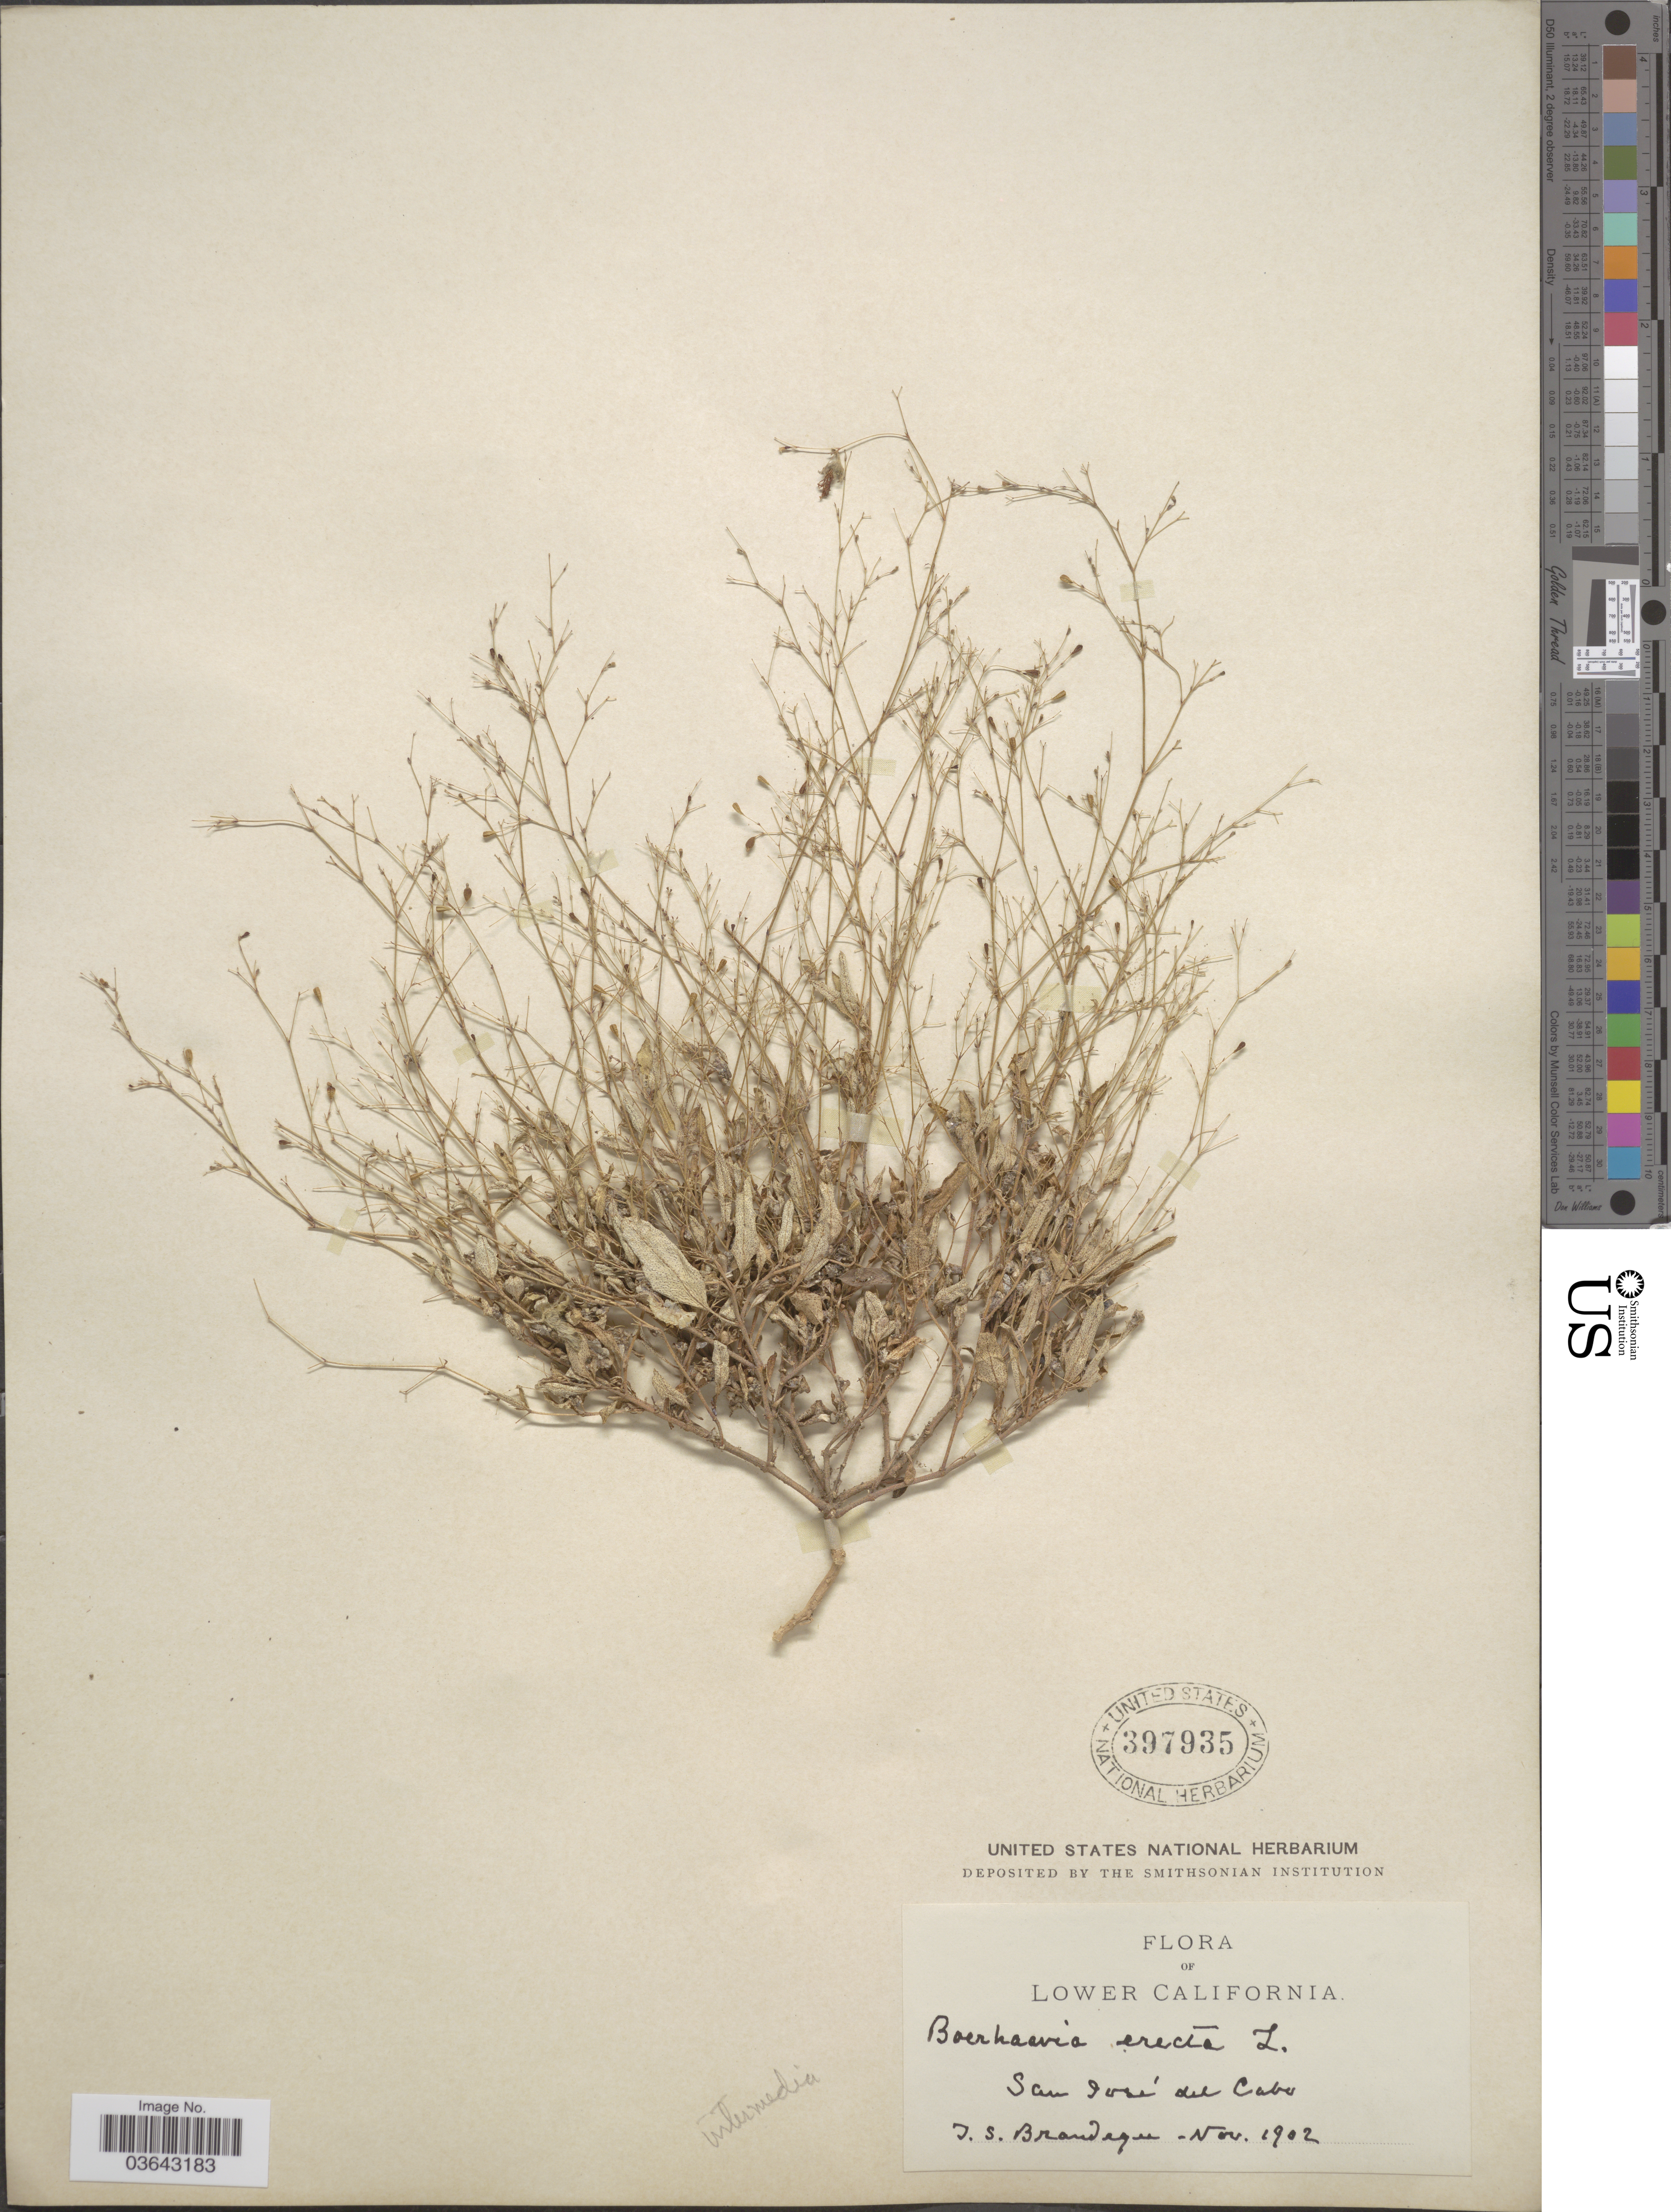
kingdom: Plantae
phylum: Tracheophyta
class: Magnoliopsida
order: Caryophyllales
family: Nyctaginaceae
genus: Boerhavia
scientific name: Boerhavia intermedia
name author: M.E. Jones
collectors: T. S. Brandegee (herbarium)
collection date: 1902-11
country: Mexico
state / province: Baja California Sur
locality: Lower California. San José del Cabo.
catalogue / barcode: US 397935